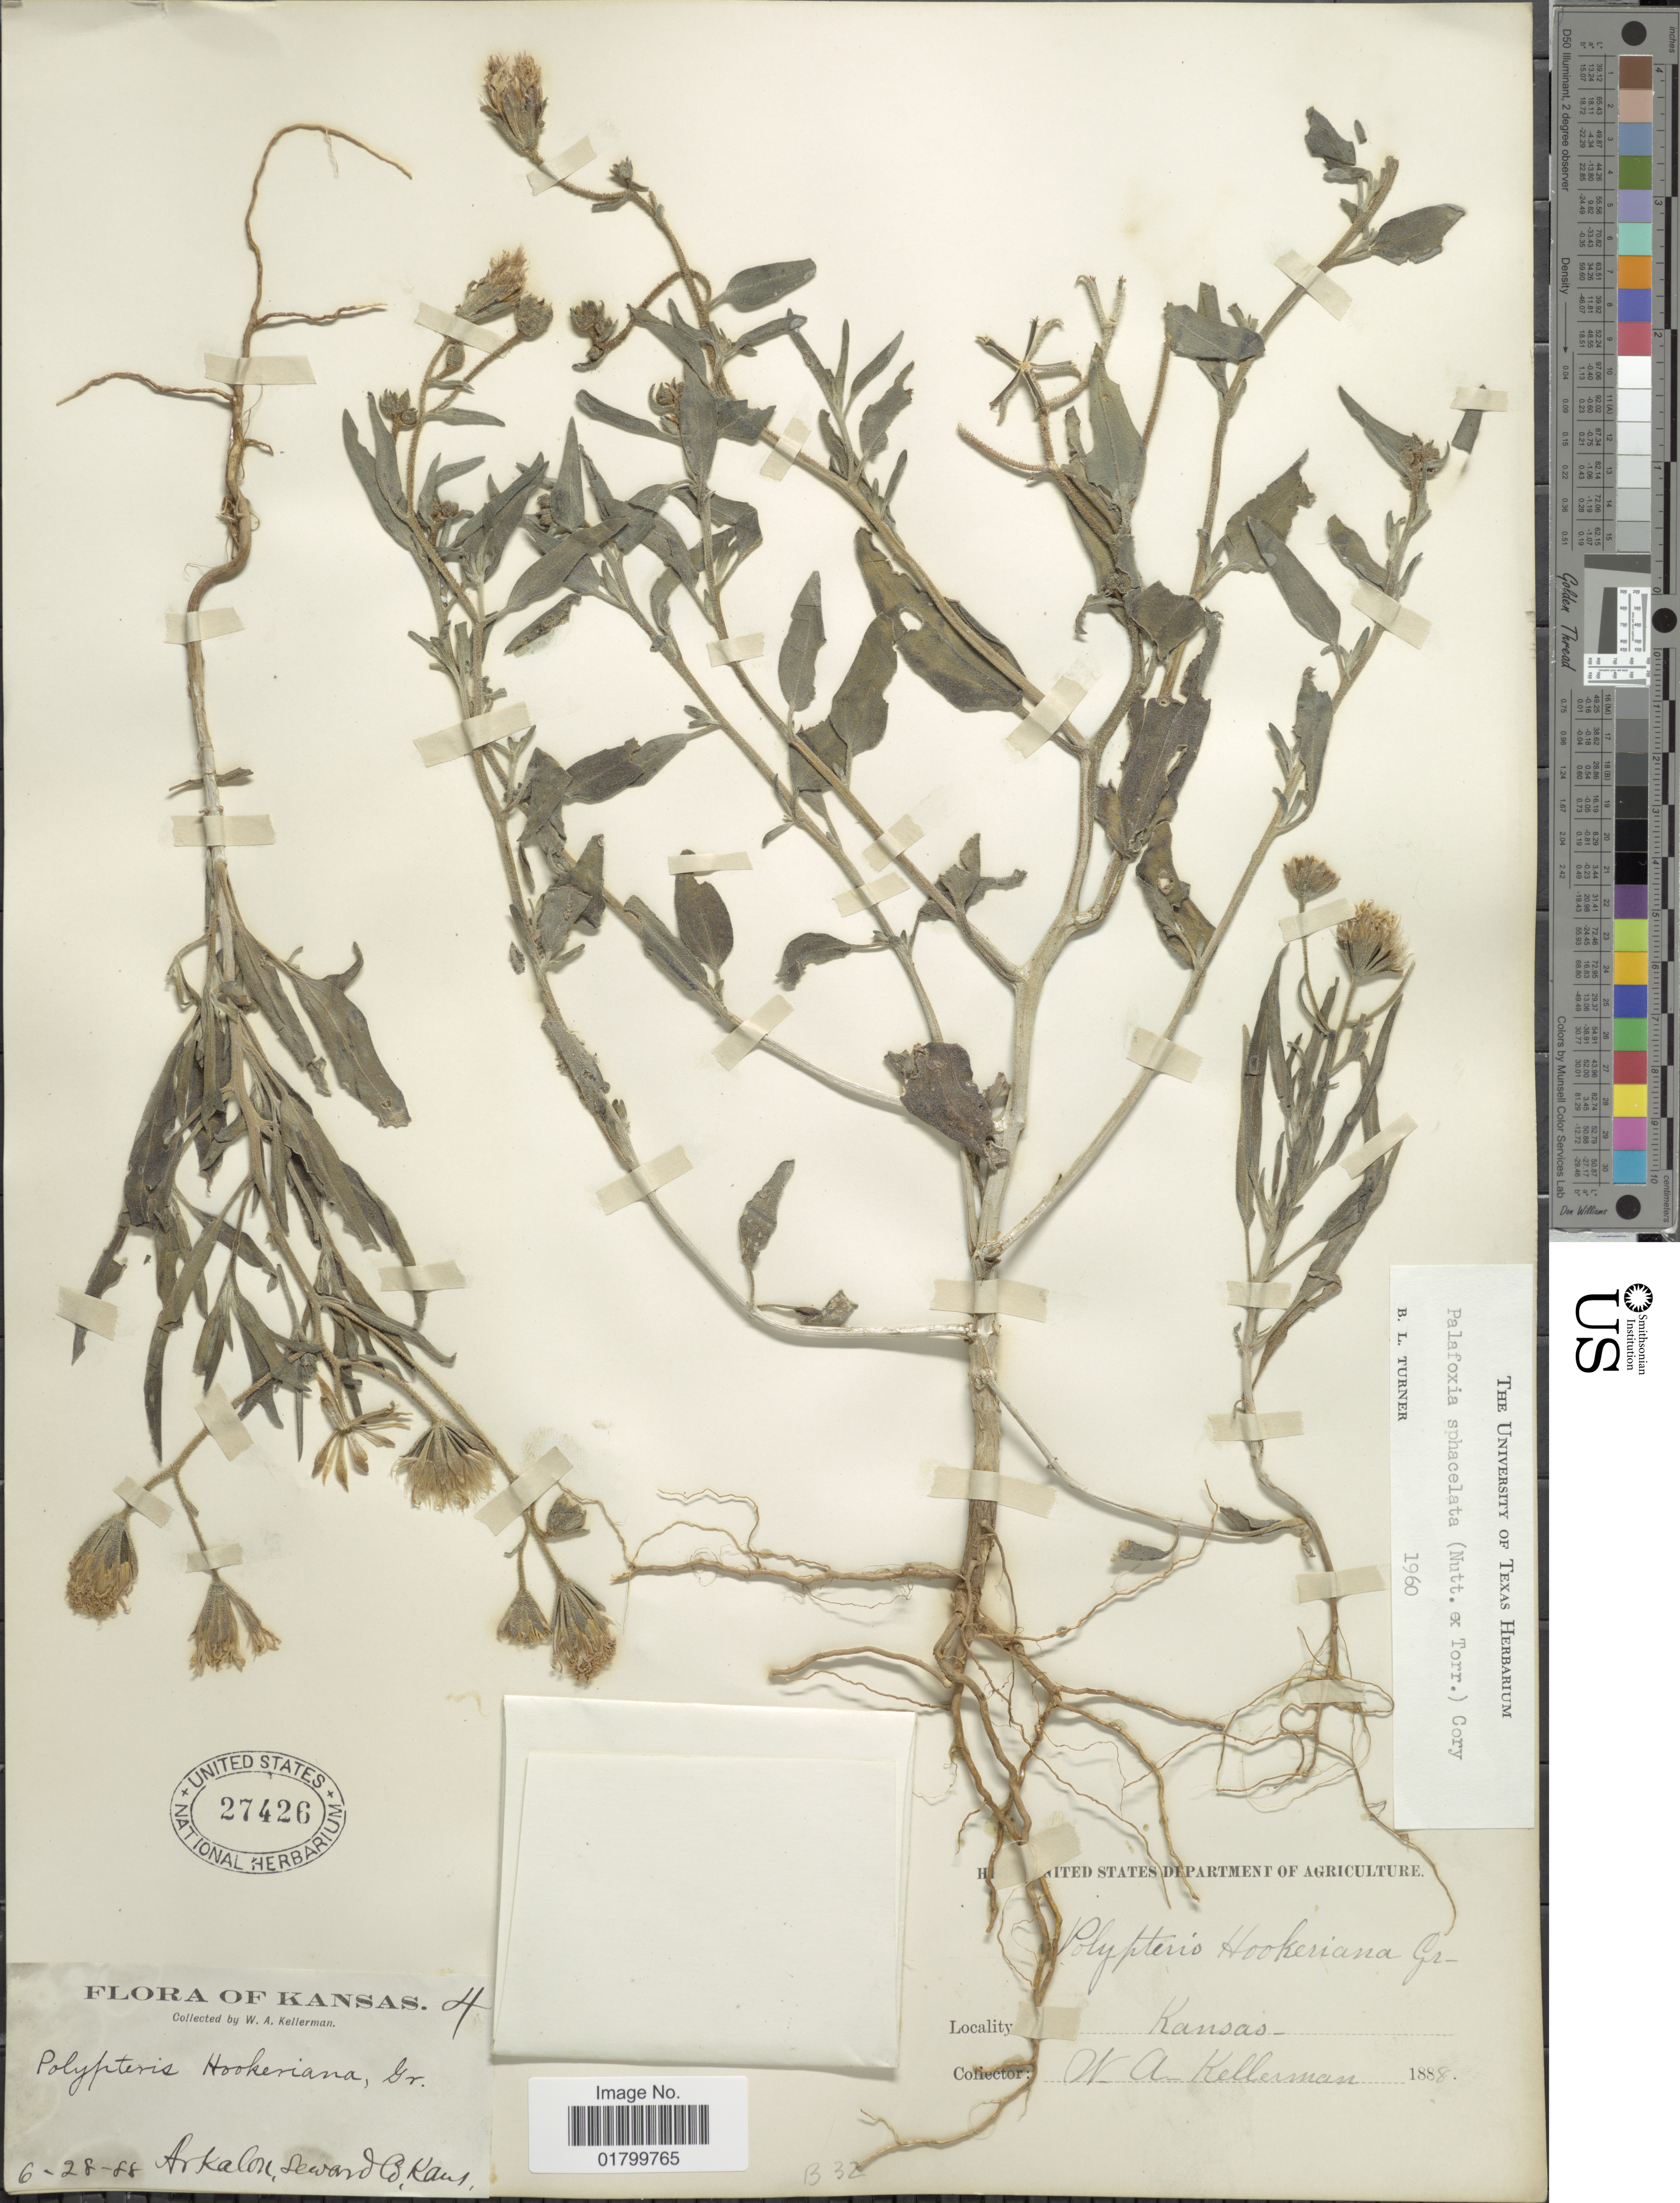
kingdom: Plantae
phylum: Tracheophyta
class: Magnoliopsida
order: Asterales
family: Asteraceae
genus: Palafoxia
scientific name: Palafoxia sphacelata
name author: (Nutt. ex Torr.) Cory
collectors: W. Kellerman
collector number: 4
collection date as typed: Transcribed d/m/y: 28/6/88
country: United States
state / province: Kansas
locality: Arkalon, Seward Co., Kans.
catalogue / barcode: US 27426